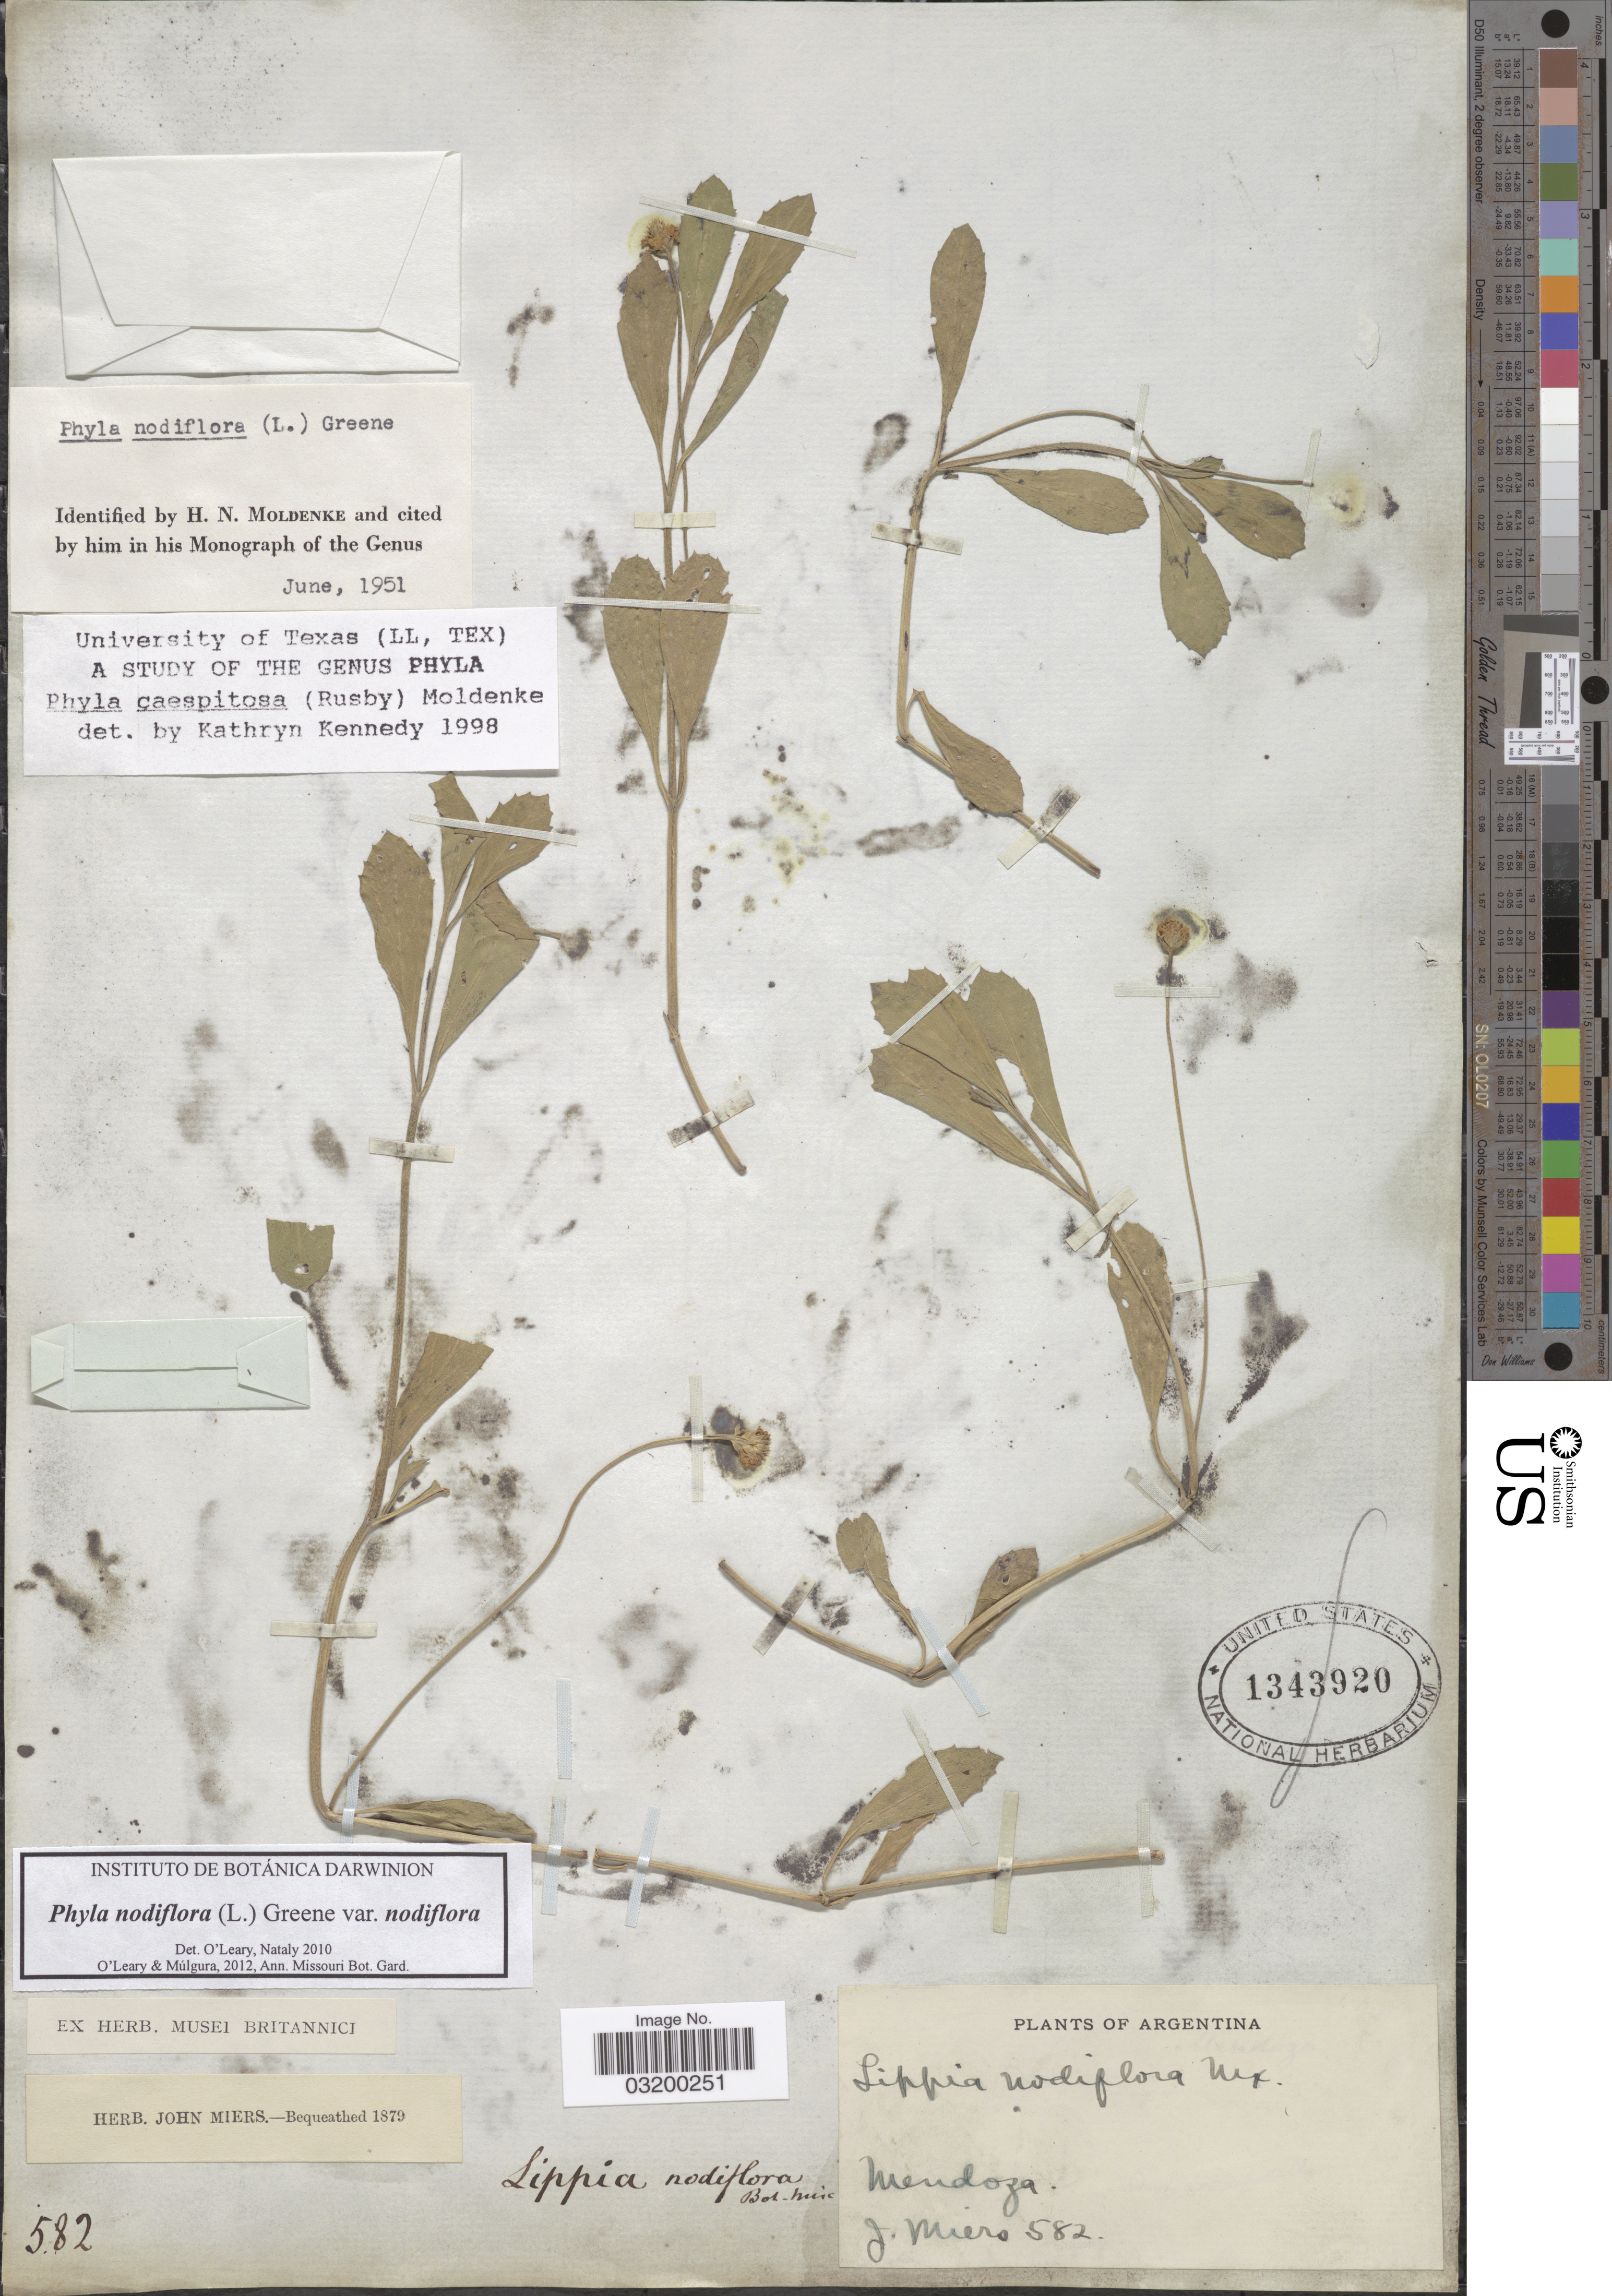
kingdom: Plantae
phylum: Tracheophyta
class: Magnoliopsida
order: Lamiales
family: Verbenaceae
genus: Phyla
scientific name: Phyla nodiflora var. nodiflora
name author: (L.) Greene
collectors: J. Miers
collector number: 582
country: Argentina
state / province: Mendoza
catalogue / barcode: US 1343920